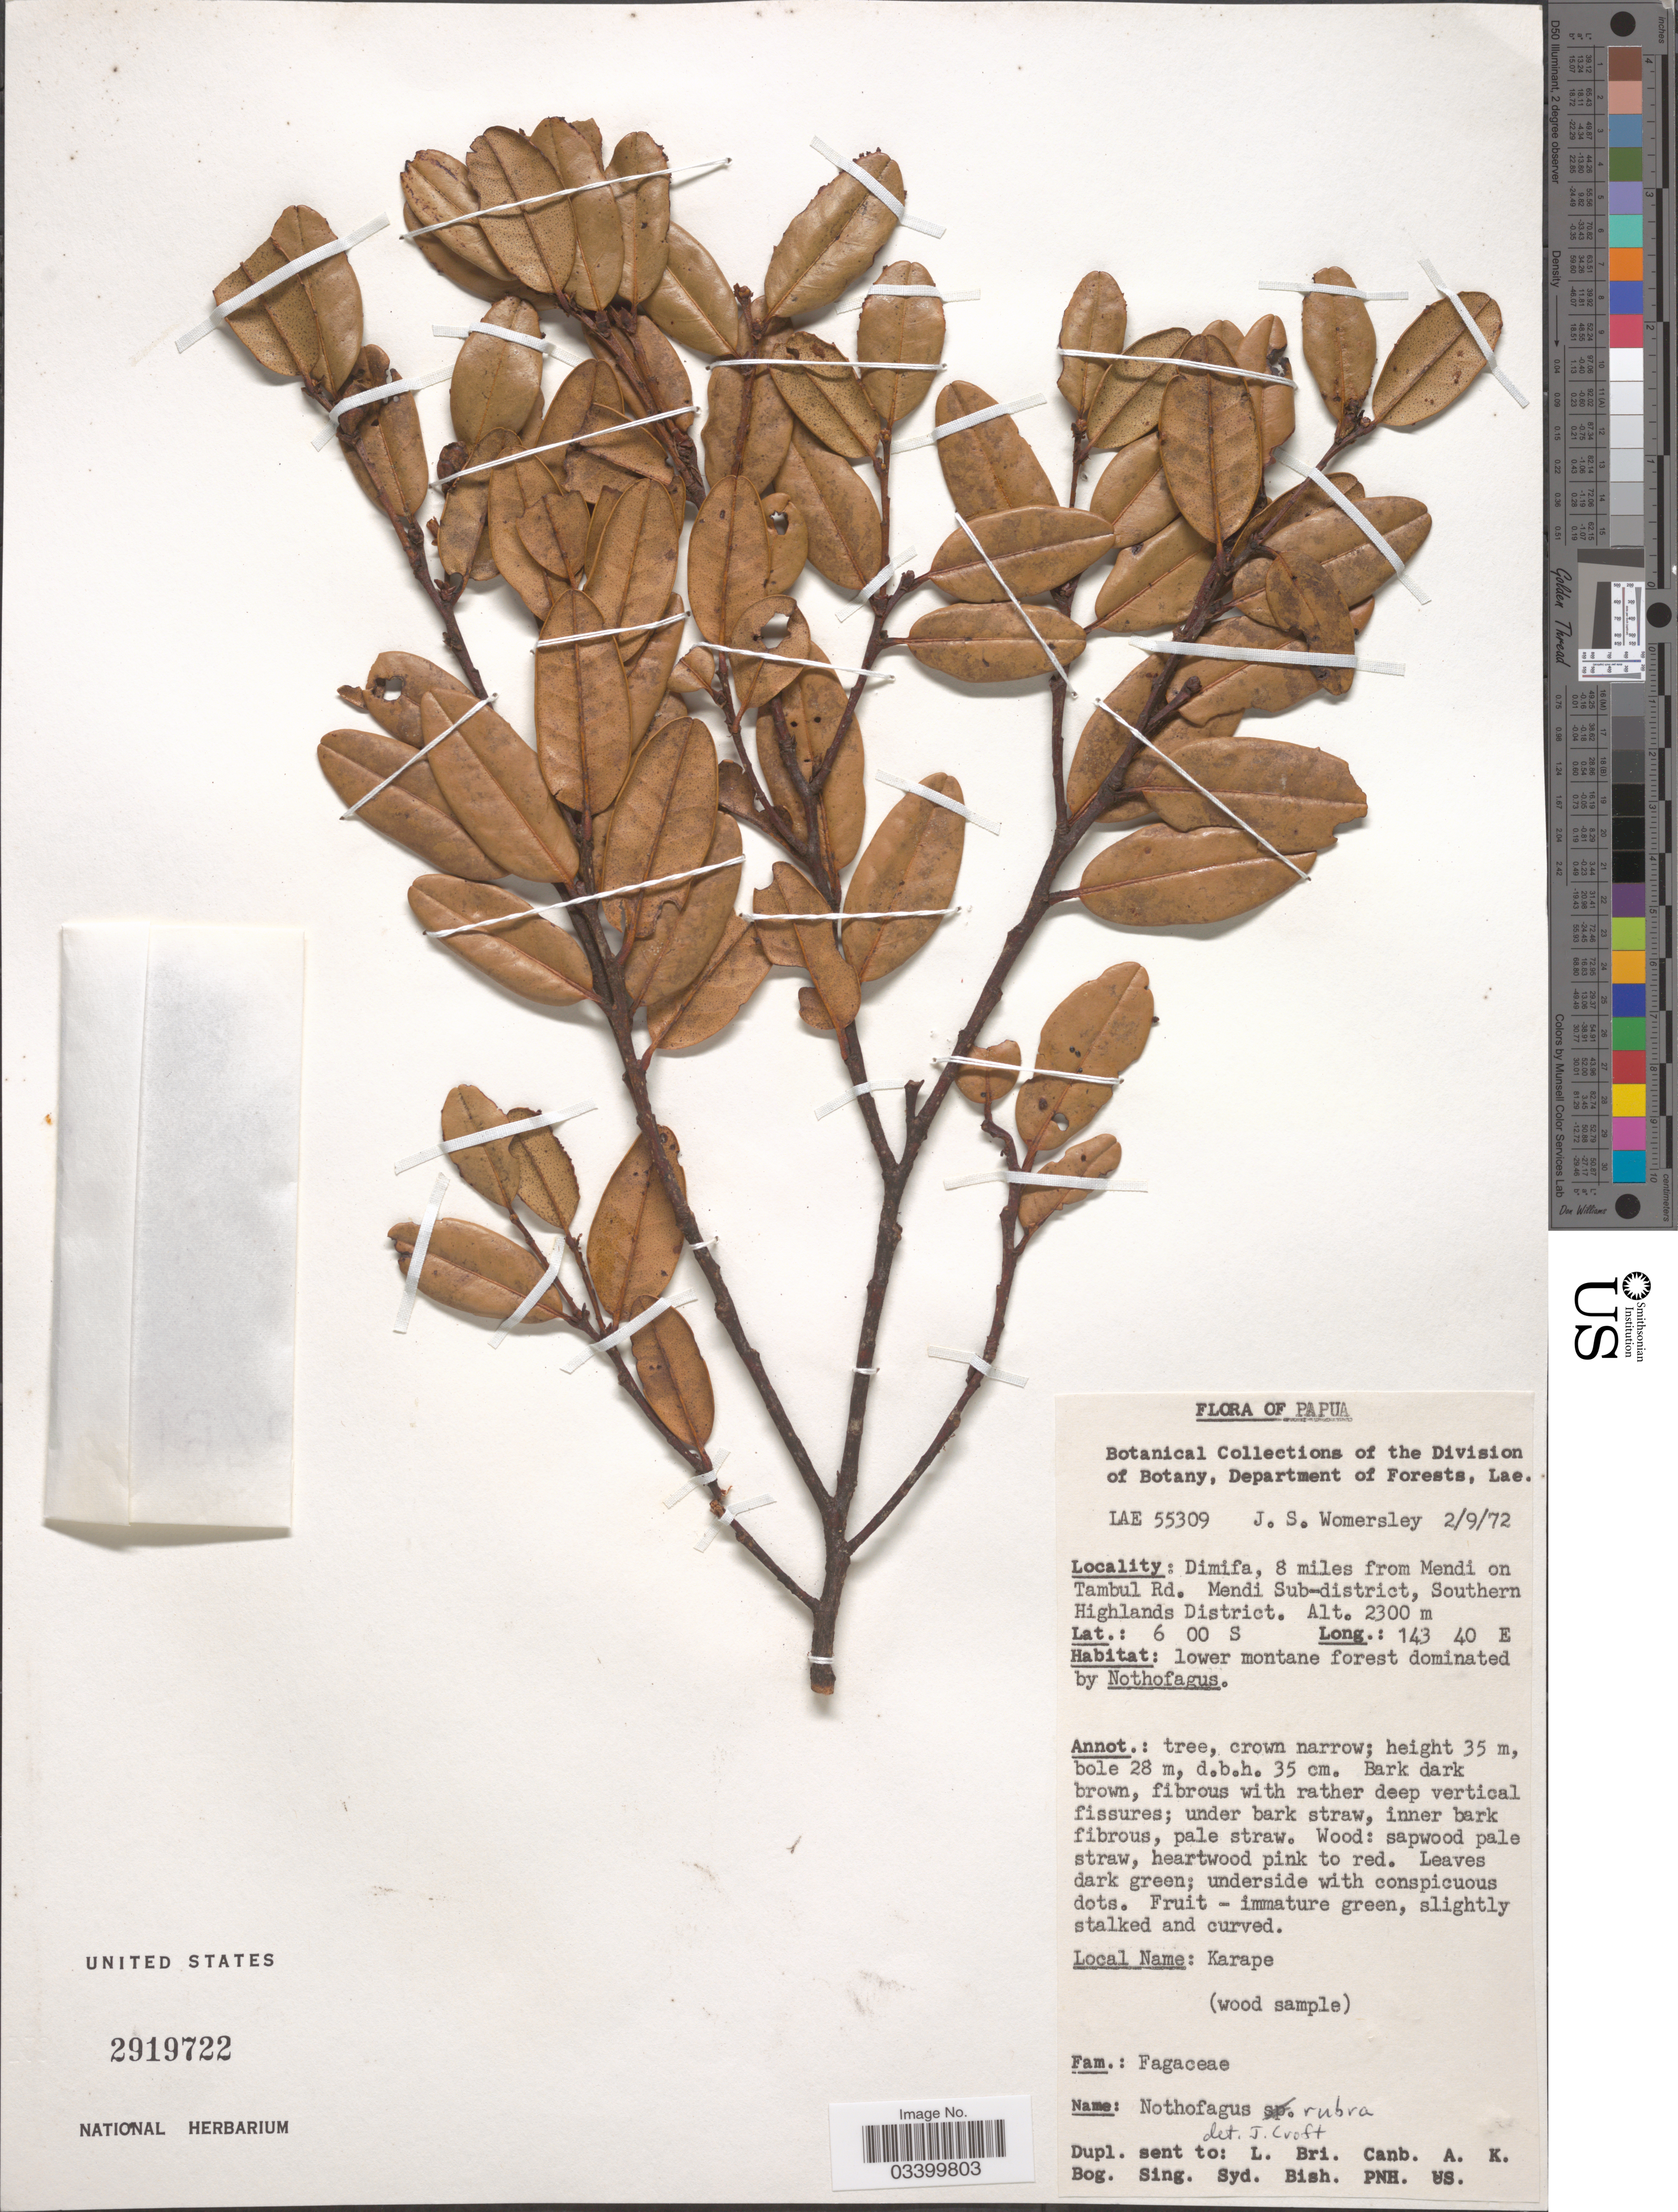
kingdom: Plantae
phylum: Tracheophyta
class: Magnoliopsida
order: Fagales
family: Nothofagaceae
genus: Nothofagus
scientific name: Nothofagus rubra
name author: Steenis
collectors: J. S. Womersley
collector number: LAE 55309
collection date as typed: Transcribed d/m/y: 2/9/72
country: Papua New Guinea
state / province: Southern Highlands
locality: Papua. Dimifa, 8 miles from Mendi on Tambul Rd. Mendi Sub-district, Southern Highlands District.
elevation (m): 2300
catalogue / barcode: US 2919722